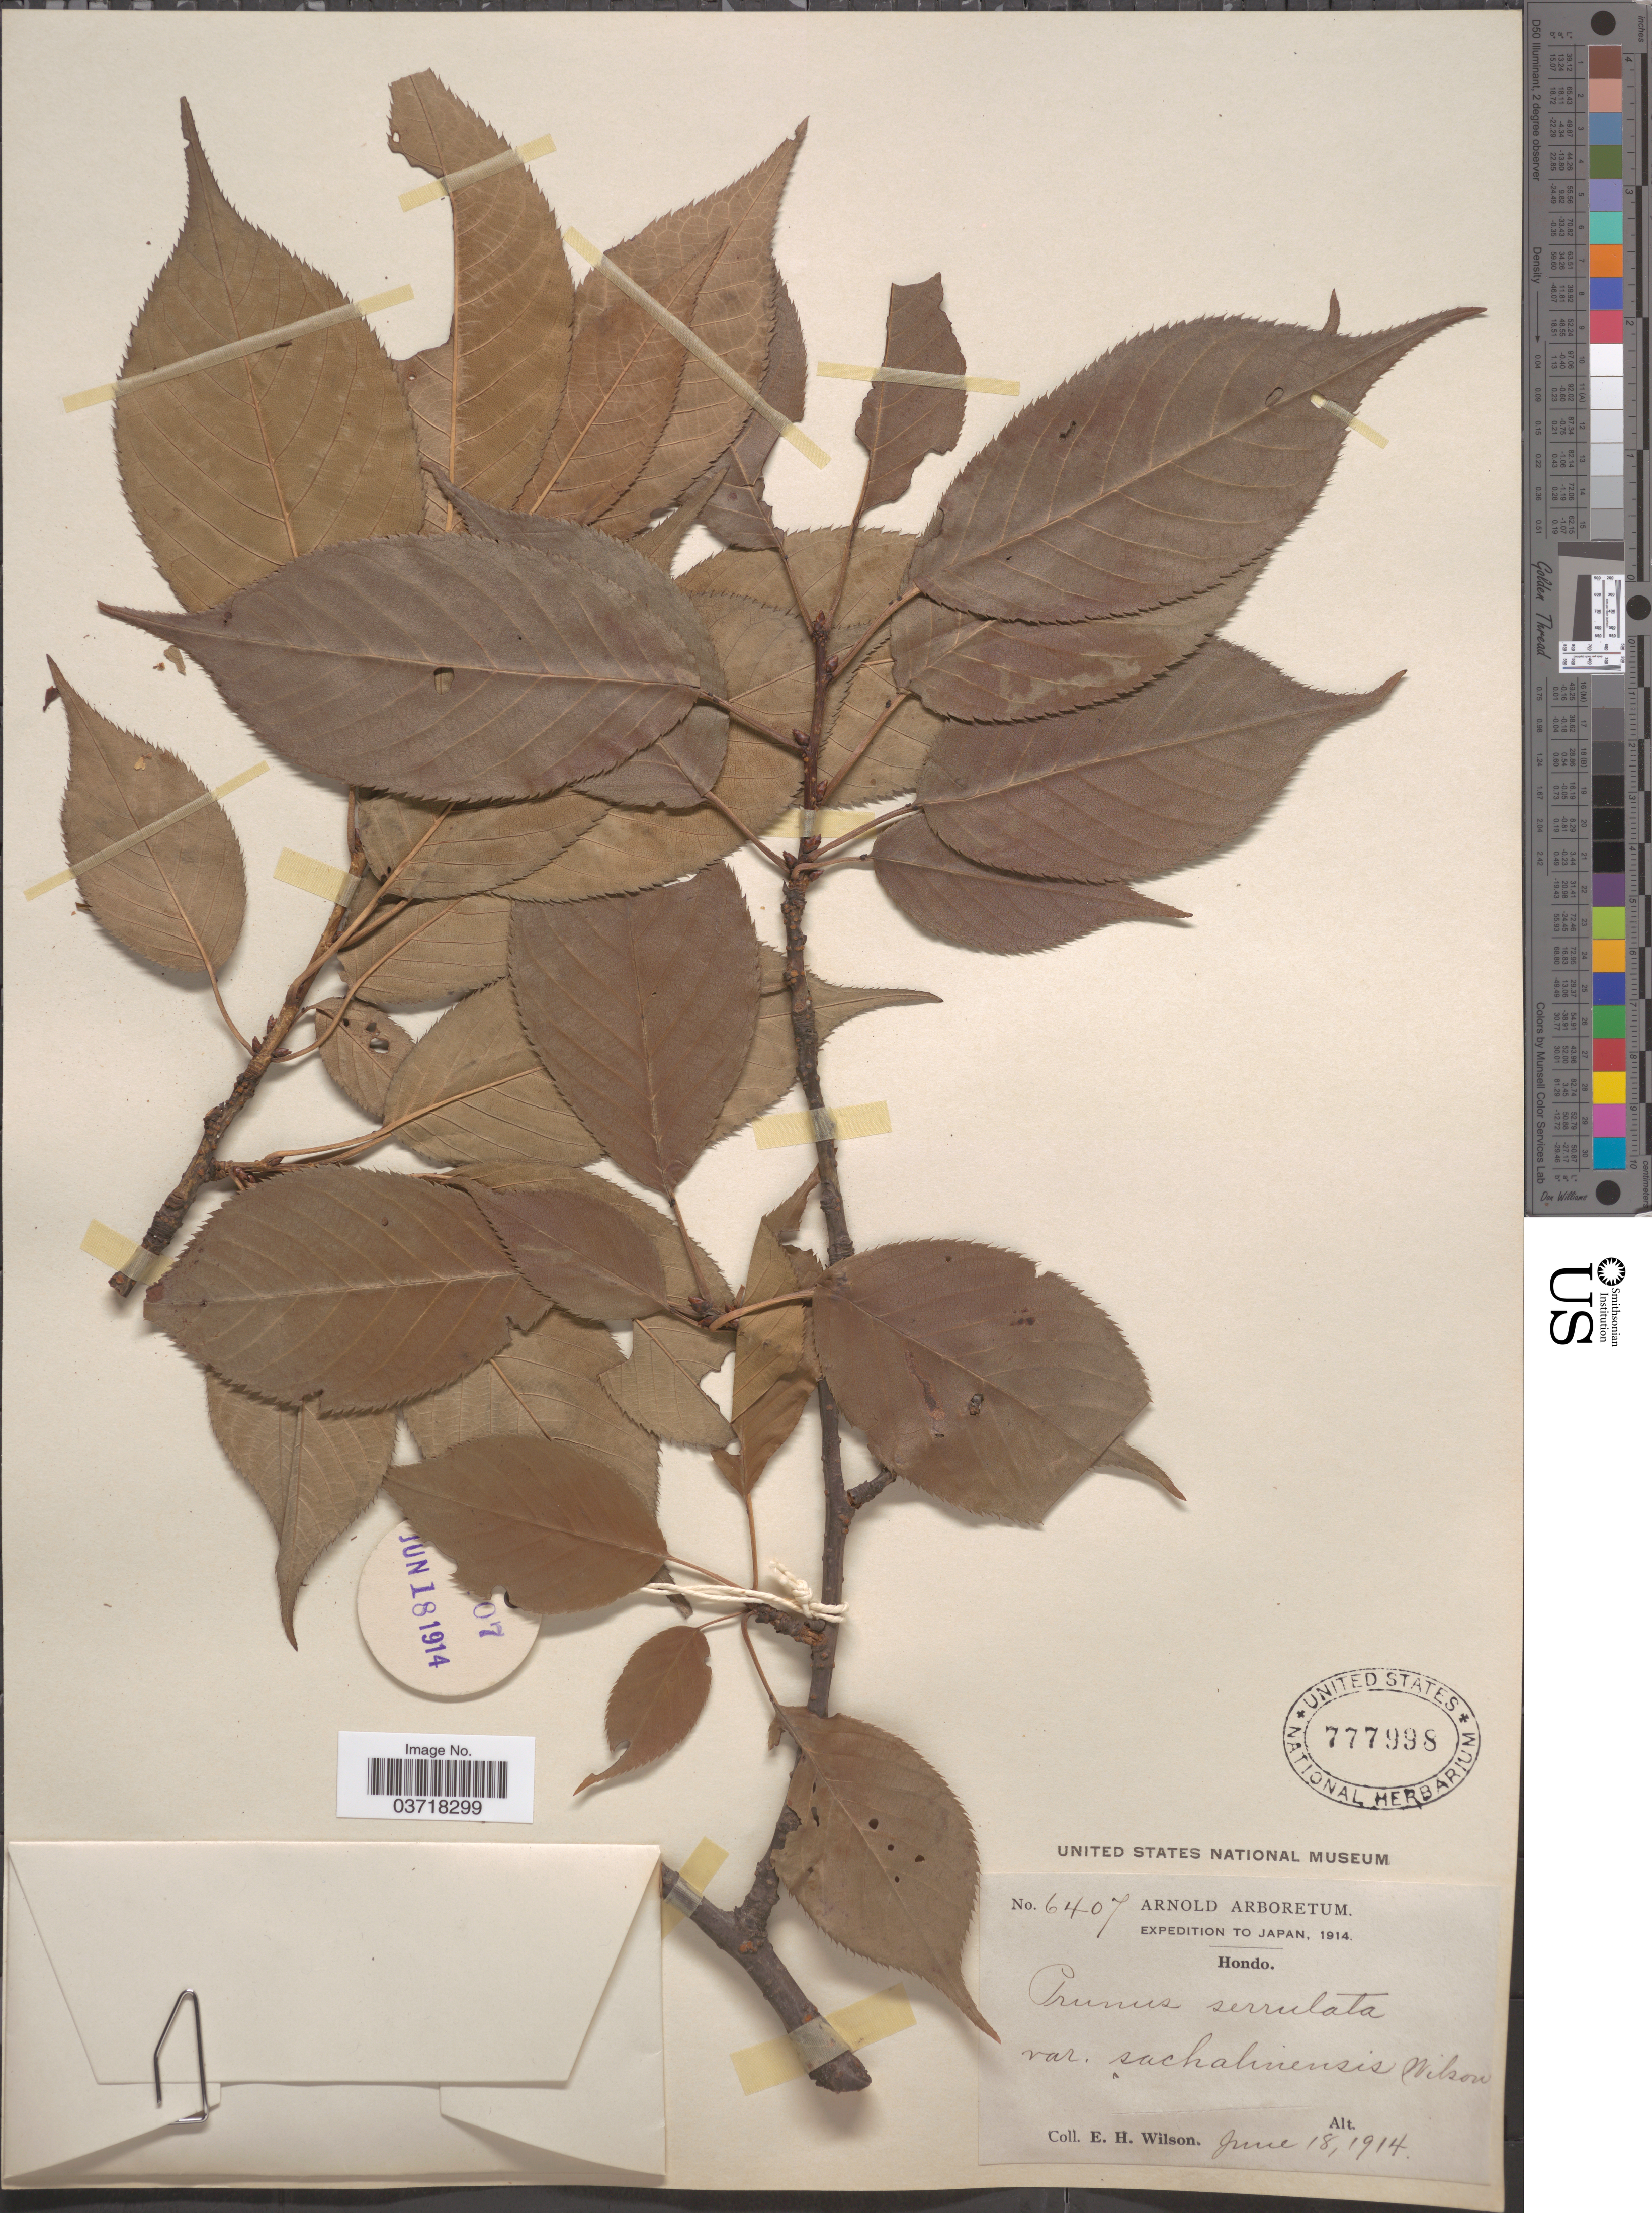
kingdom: Plantae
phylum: Tracheophyta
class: Magnoliopsida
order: Rosales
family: Rosaceae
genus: Prunus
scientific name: Prunus serrulata var. sachalinensis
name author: (F. Schmidt) Makino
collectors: E. Wilson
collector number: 6407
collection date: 1914-06-18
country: Japan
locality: Hondo.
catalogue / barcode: US 777998